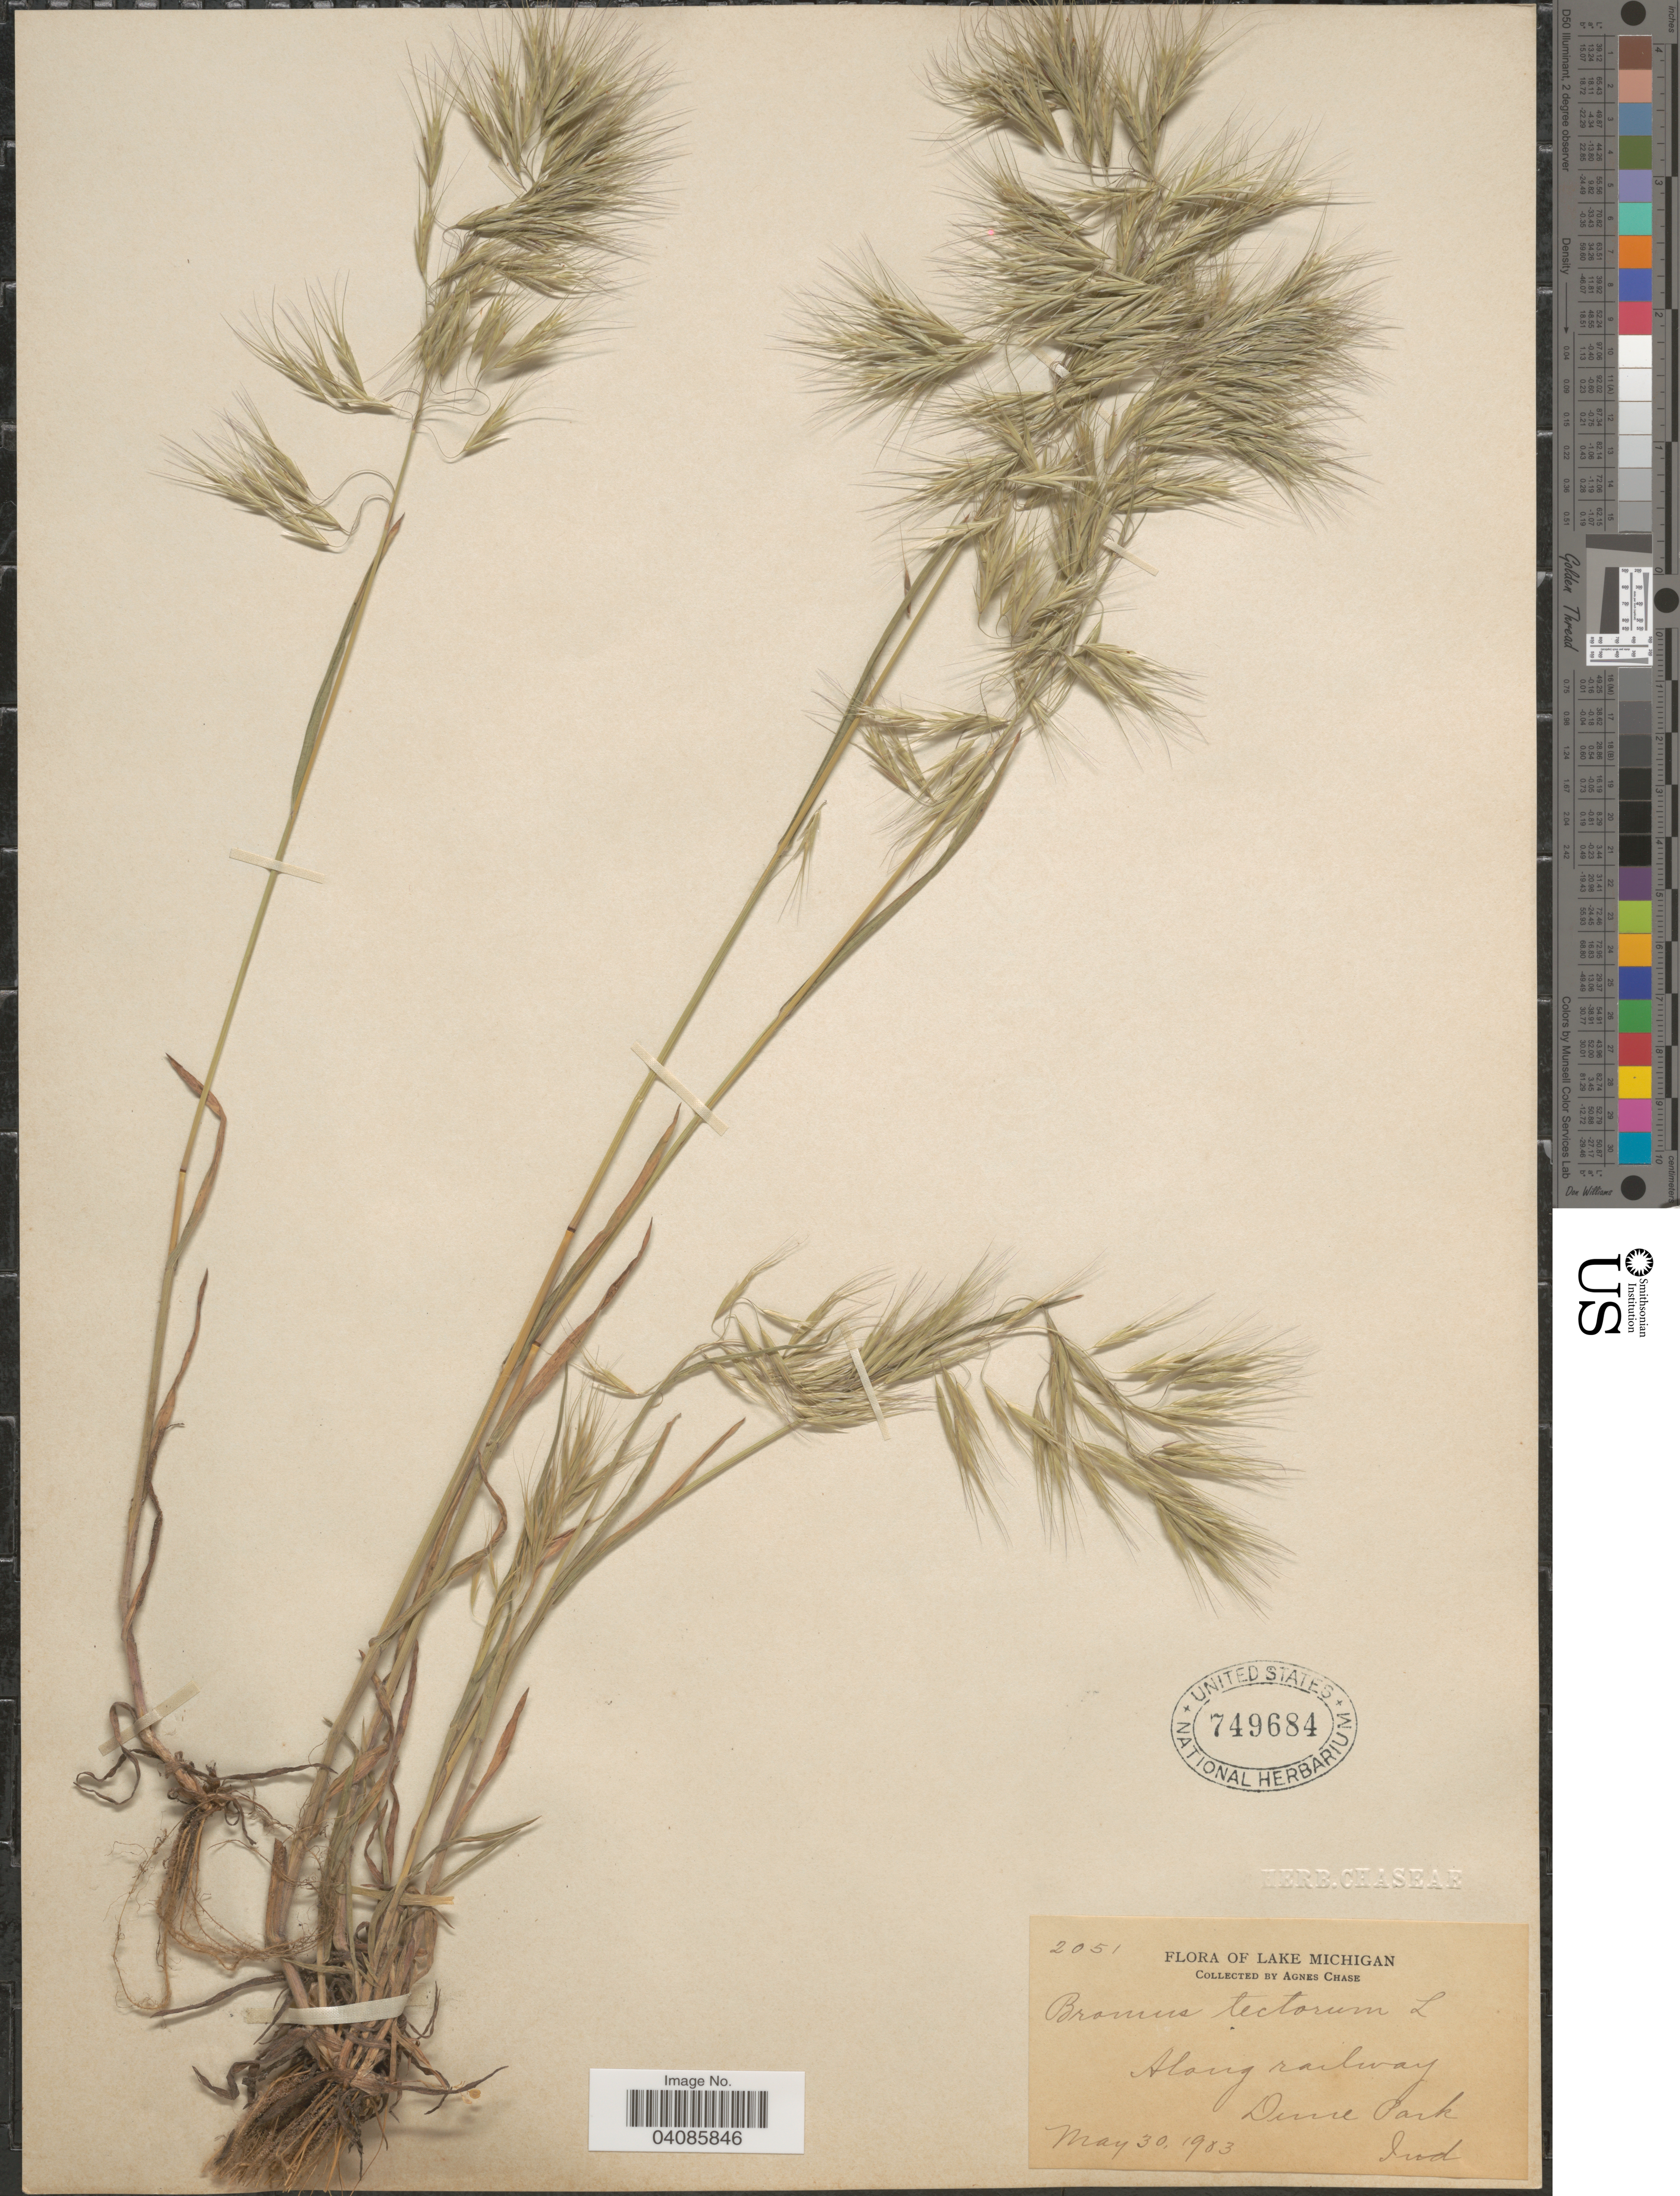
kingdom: Plantae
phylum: Tracheophyta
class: Liliopsida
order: Poales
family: Poaceae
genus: Bromus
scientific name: Bromus tectorum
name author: L.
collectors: A. Chase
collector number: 2051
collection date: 1903-05-30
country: United States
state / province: Indiana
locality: Lake Michigan. Along railway Dune Park.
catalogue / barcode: US 749684